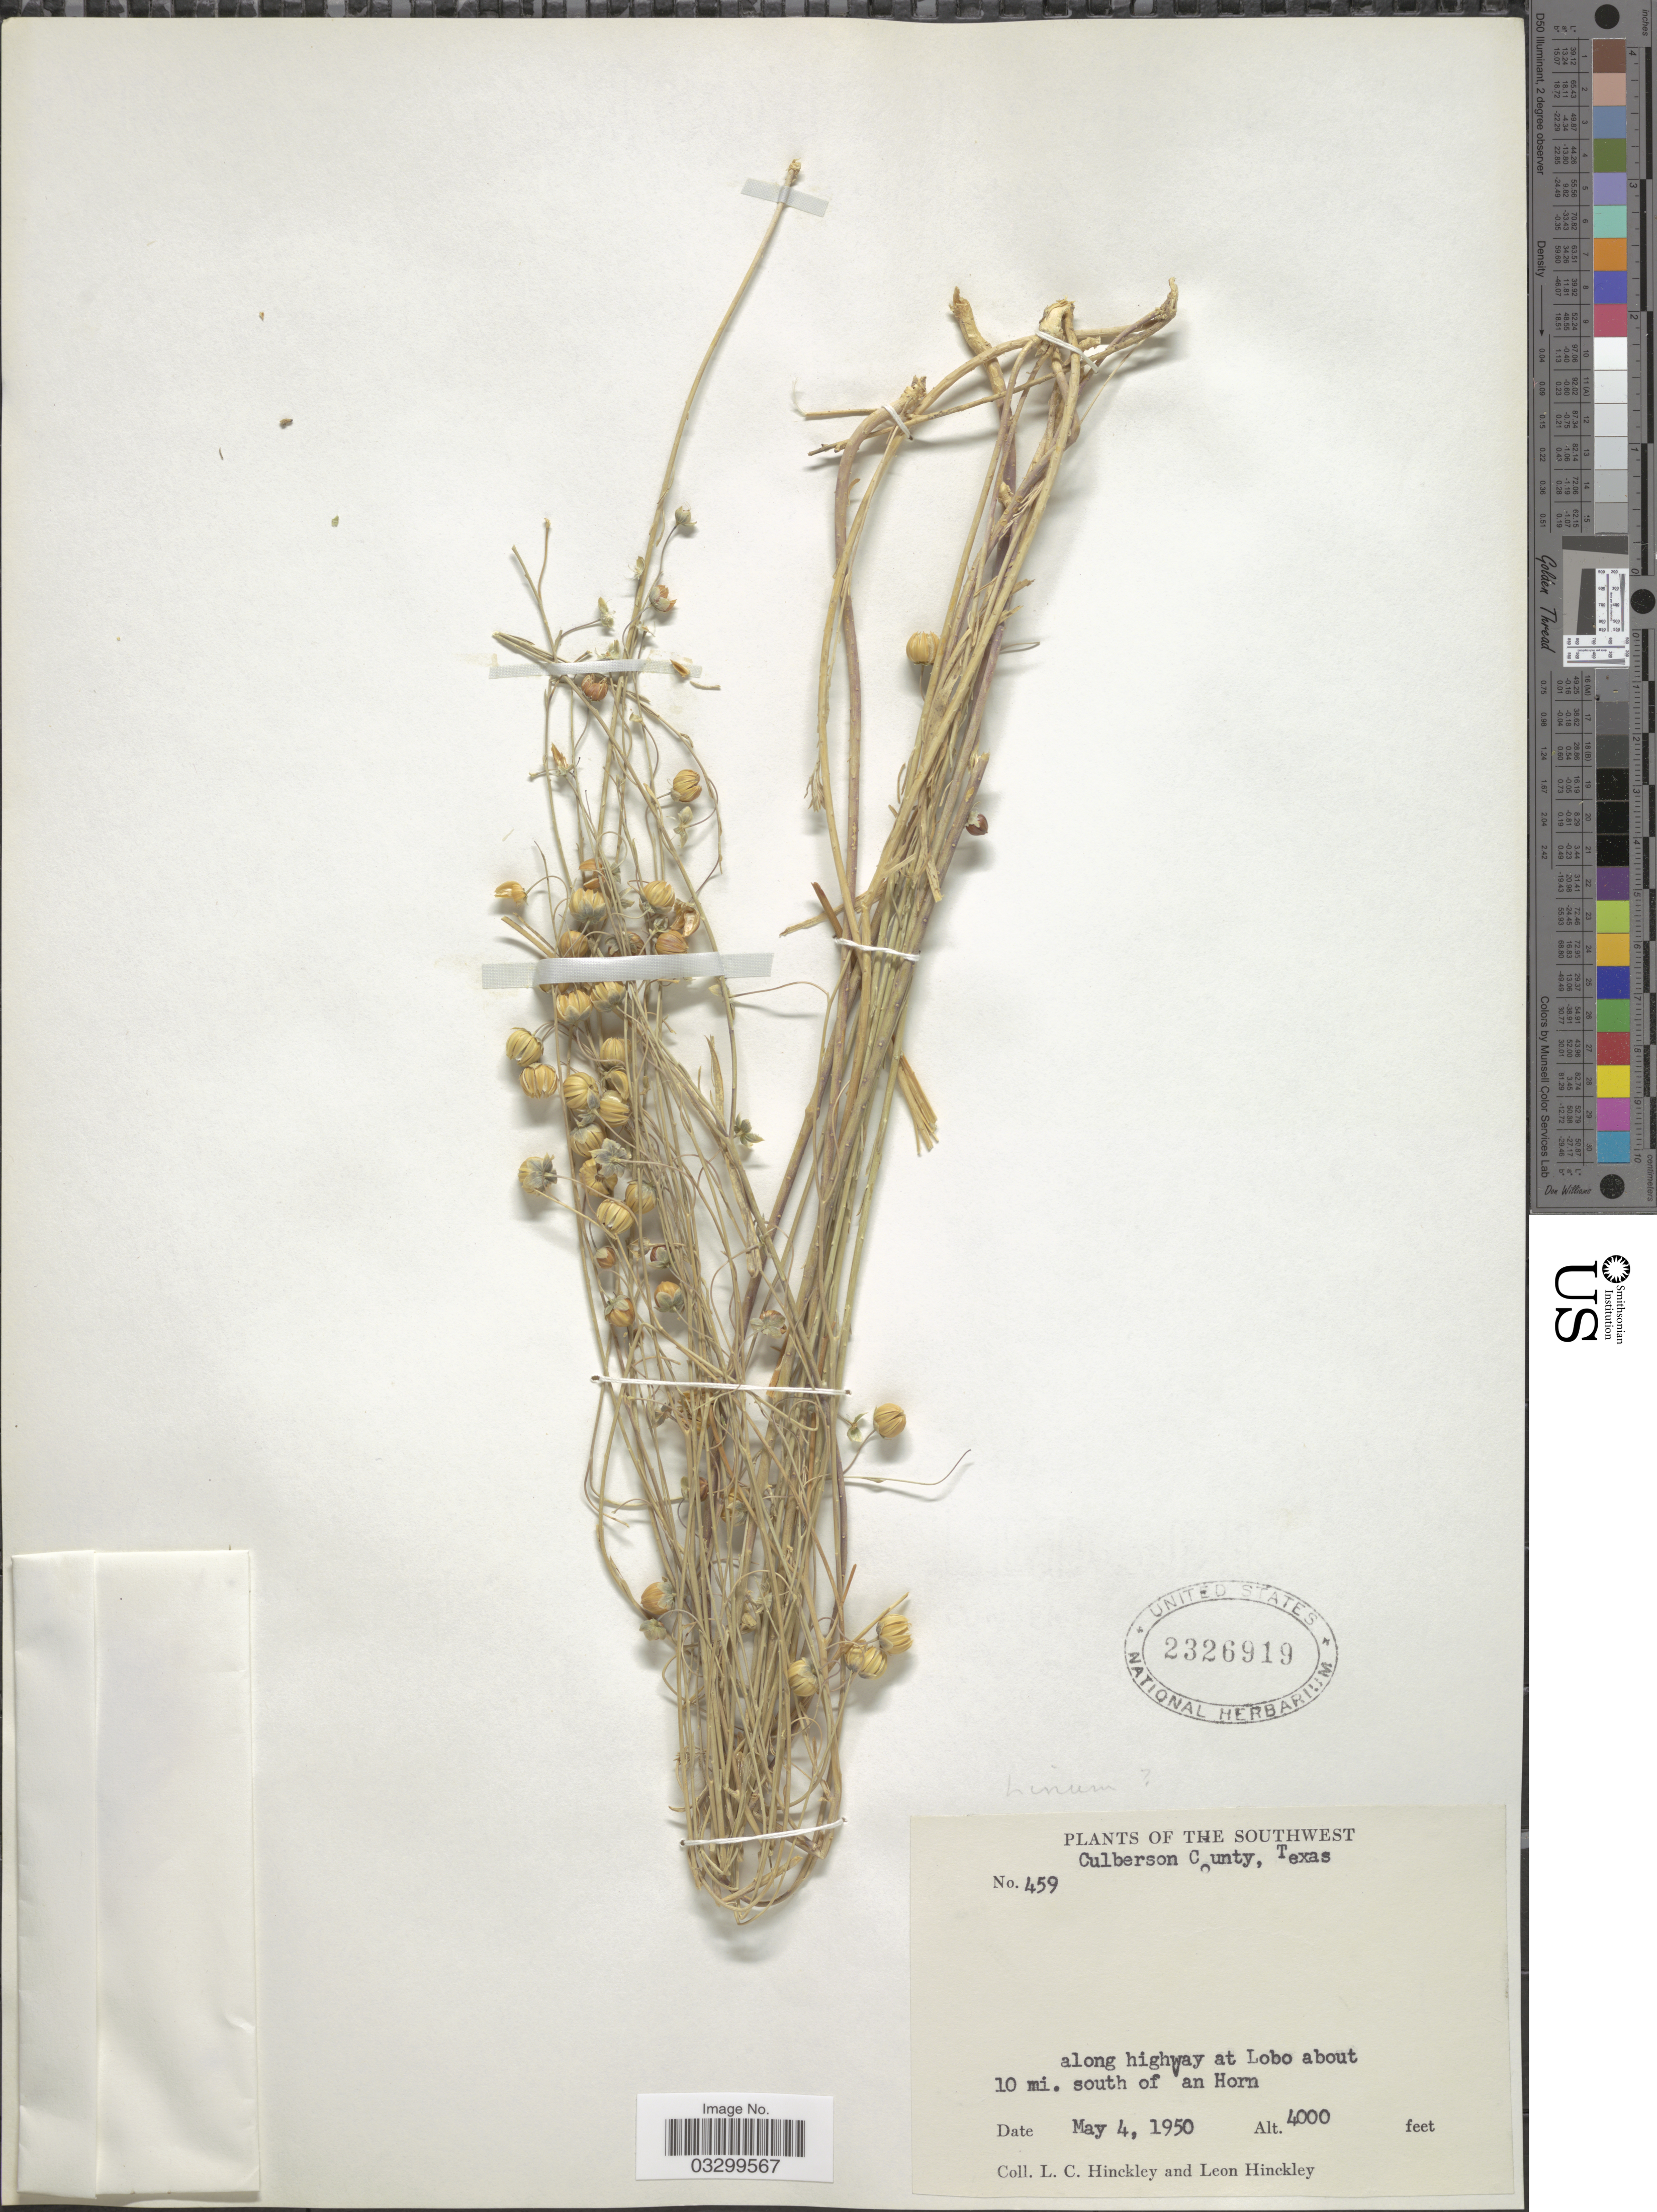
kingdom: Plantae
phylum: Tracheophyta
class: Magnoliopsida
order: Malpighiales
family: Linaceae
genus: Linum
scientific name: Linum sp.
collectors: L. Hinckley & L. Hinckley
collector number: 459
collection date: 1950-05-04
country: United States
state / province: Texas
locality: Culberson County. Along highway at Lobo about 10 mi. south of Van Horn.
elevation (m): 1219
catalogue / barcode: US 2326919